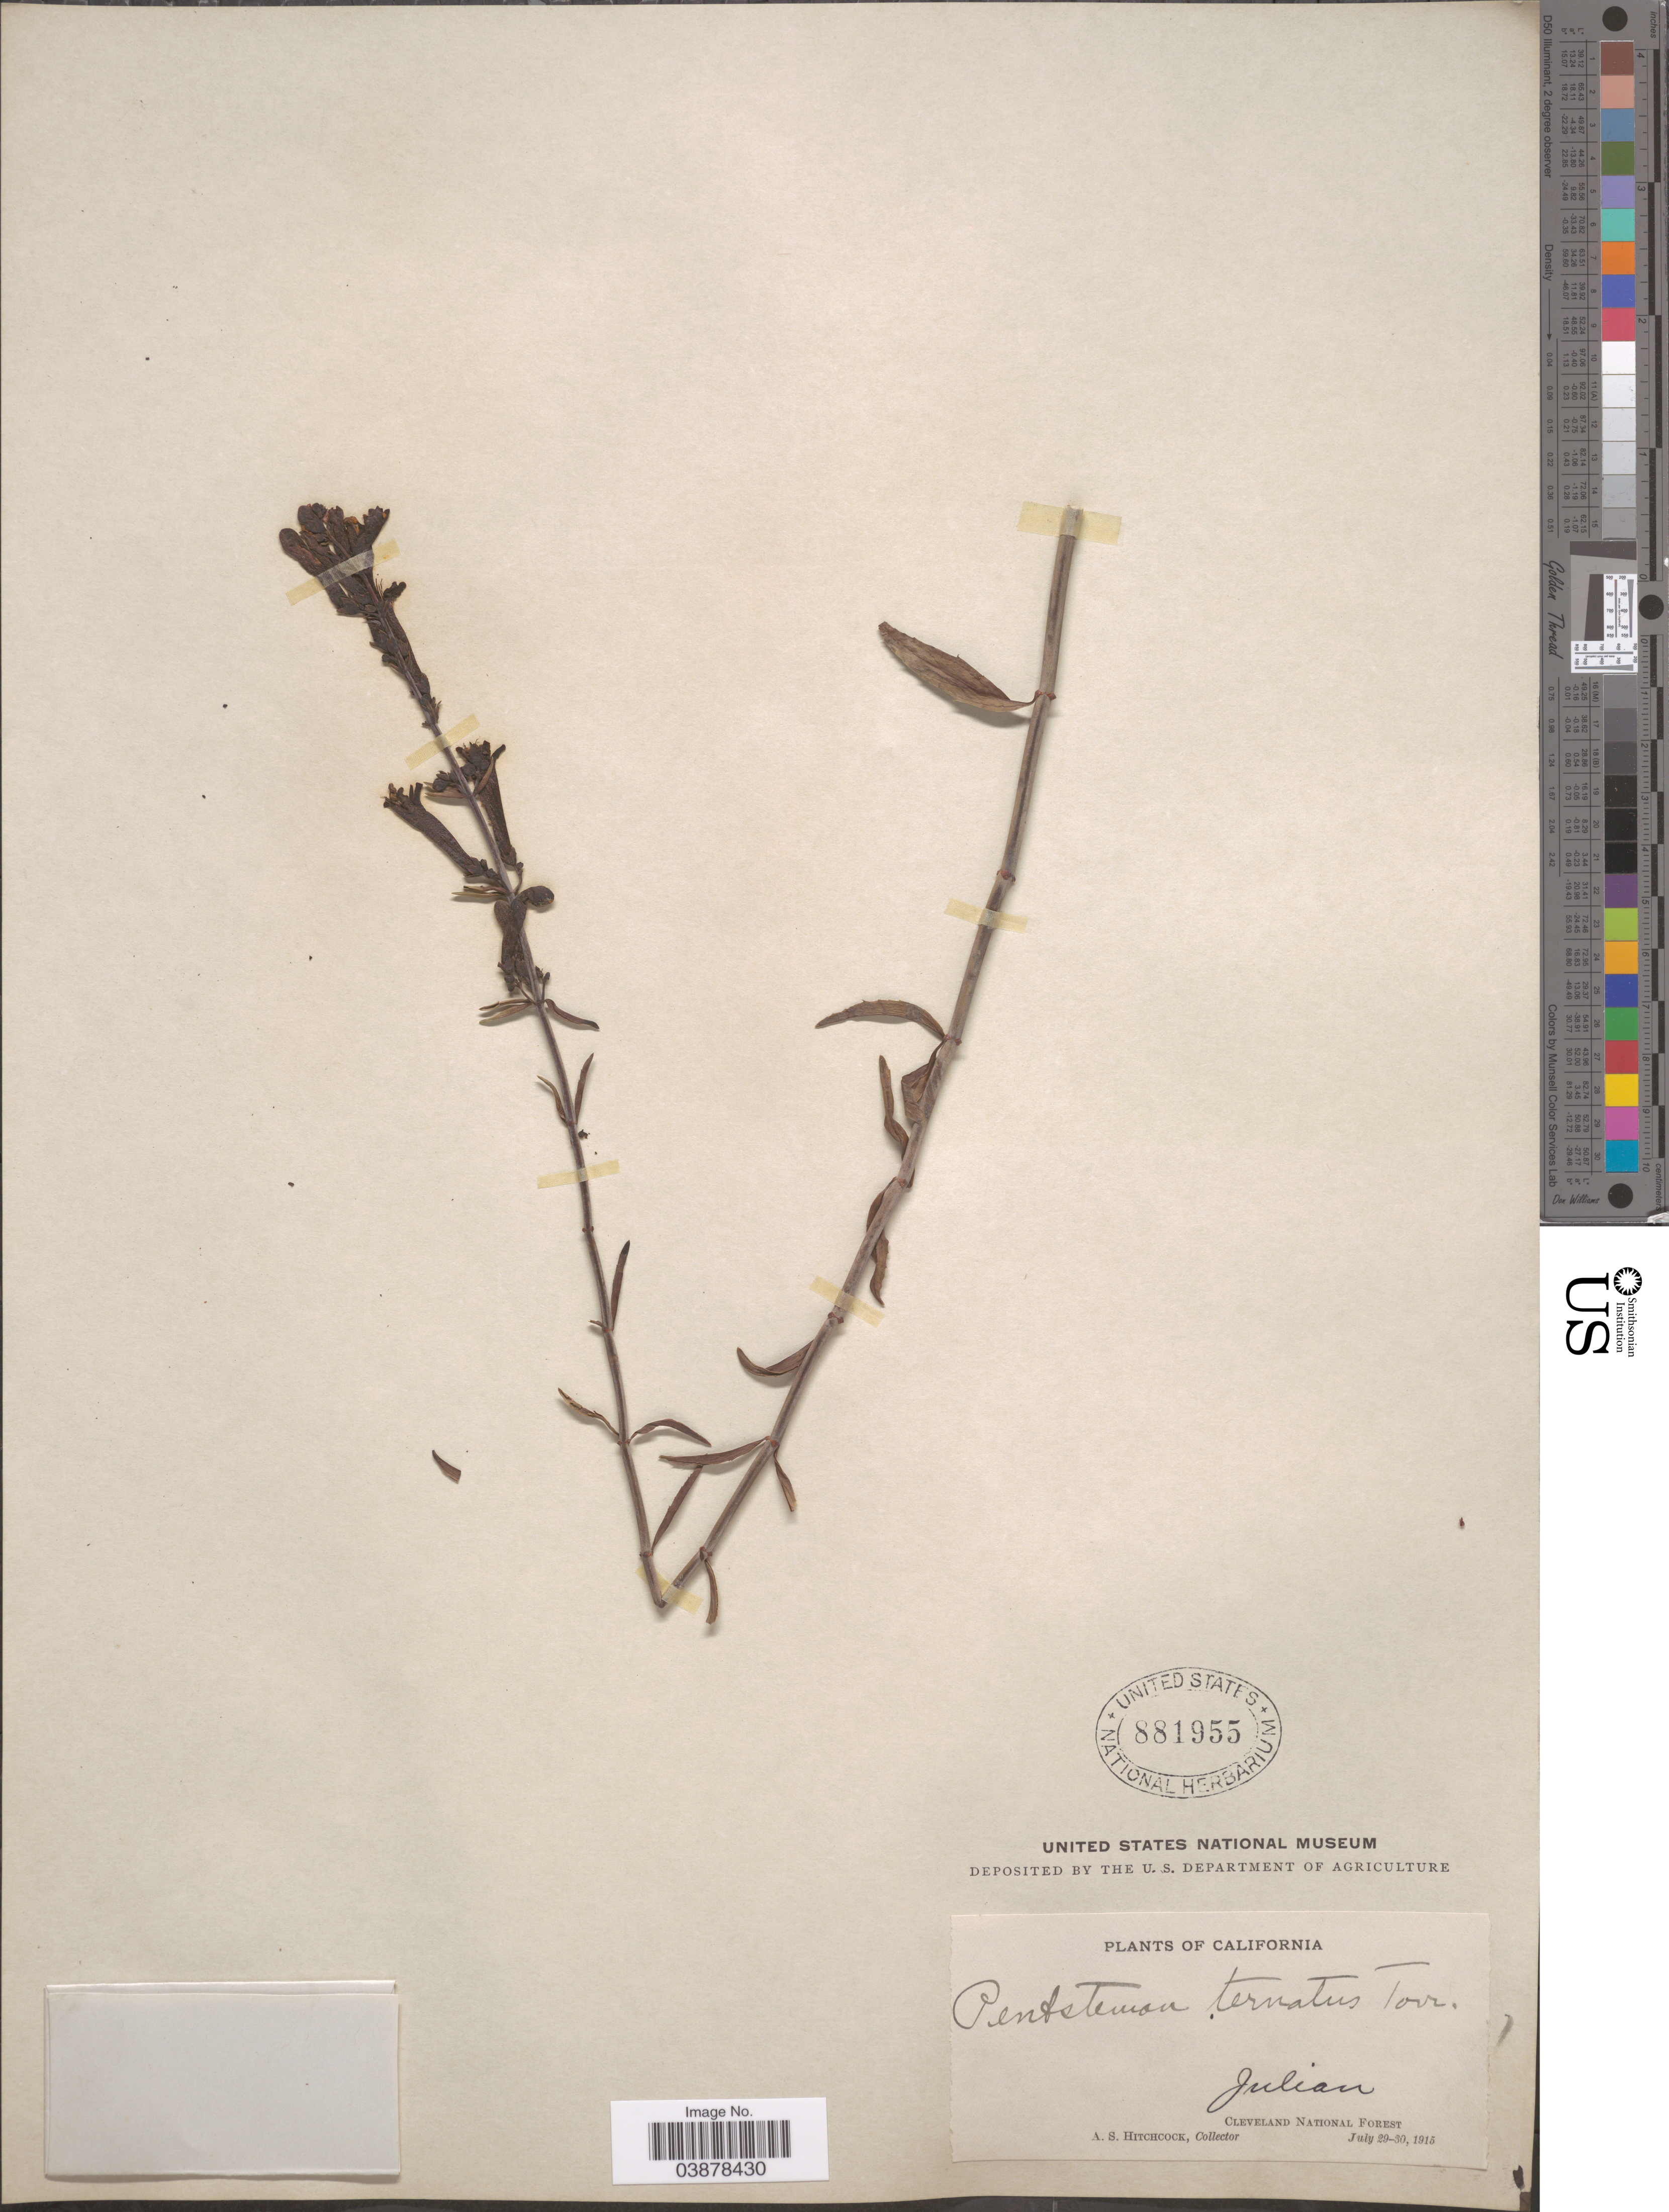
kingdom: Plantae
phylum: Tracheophyta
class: Magnoliopsida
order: Lamiales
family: Plantaginaceae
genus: Penstemon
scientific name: Penstemon ternatus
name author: Torr. ex A. Gray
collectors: A. S. Hitchcock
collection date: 1915-07-29/1915-07-30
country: United States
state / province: California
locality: Julian. Cleveland National Forest.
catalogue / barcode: US 881955